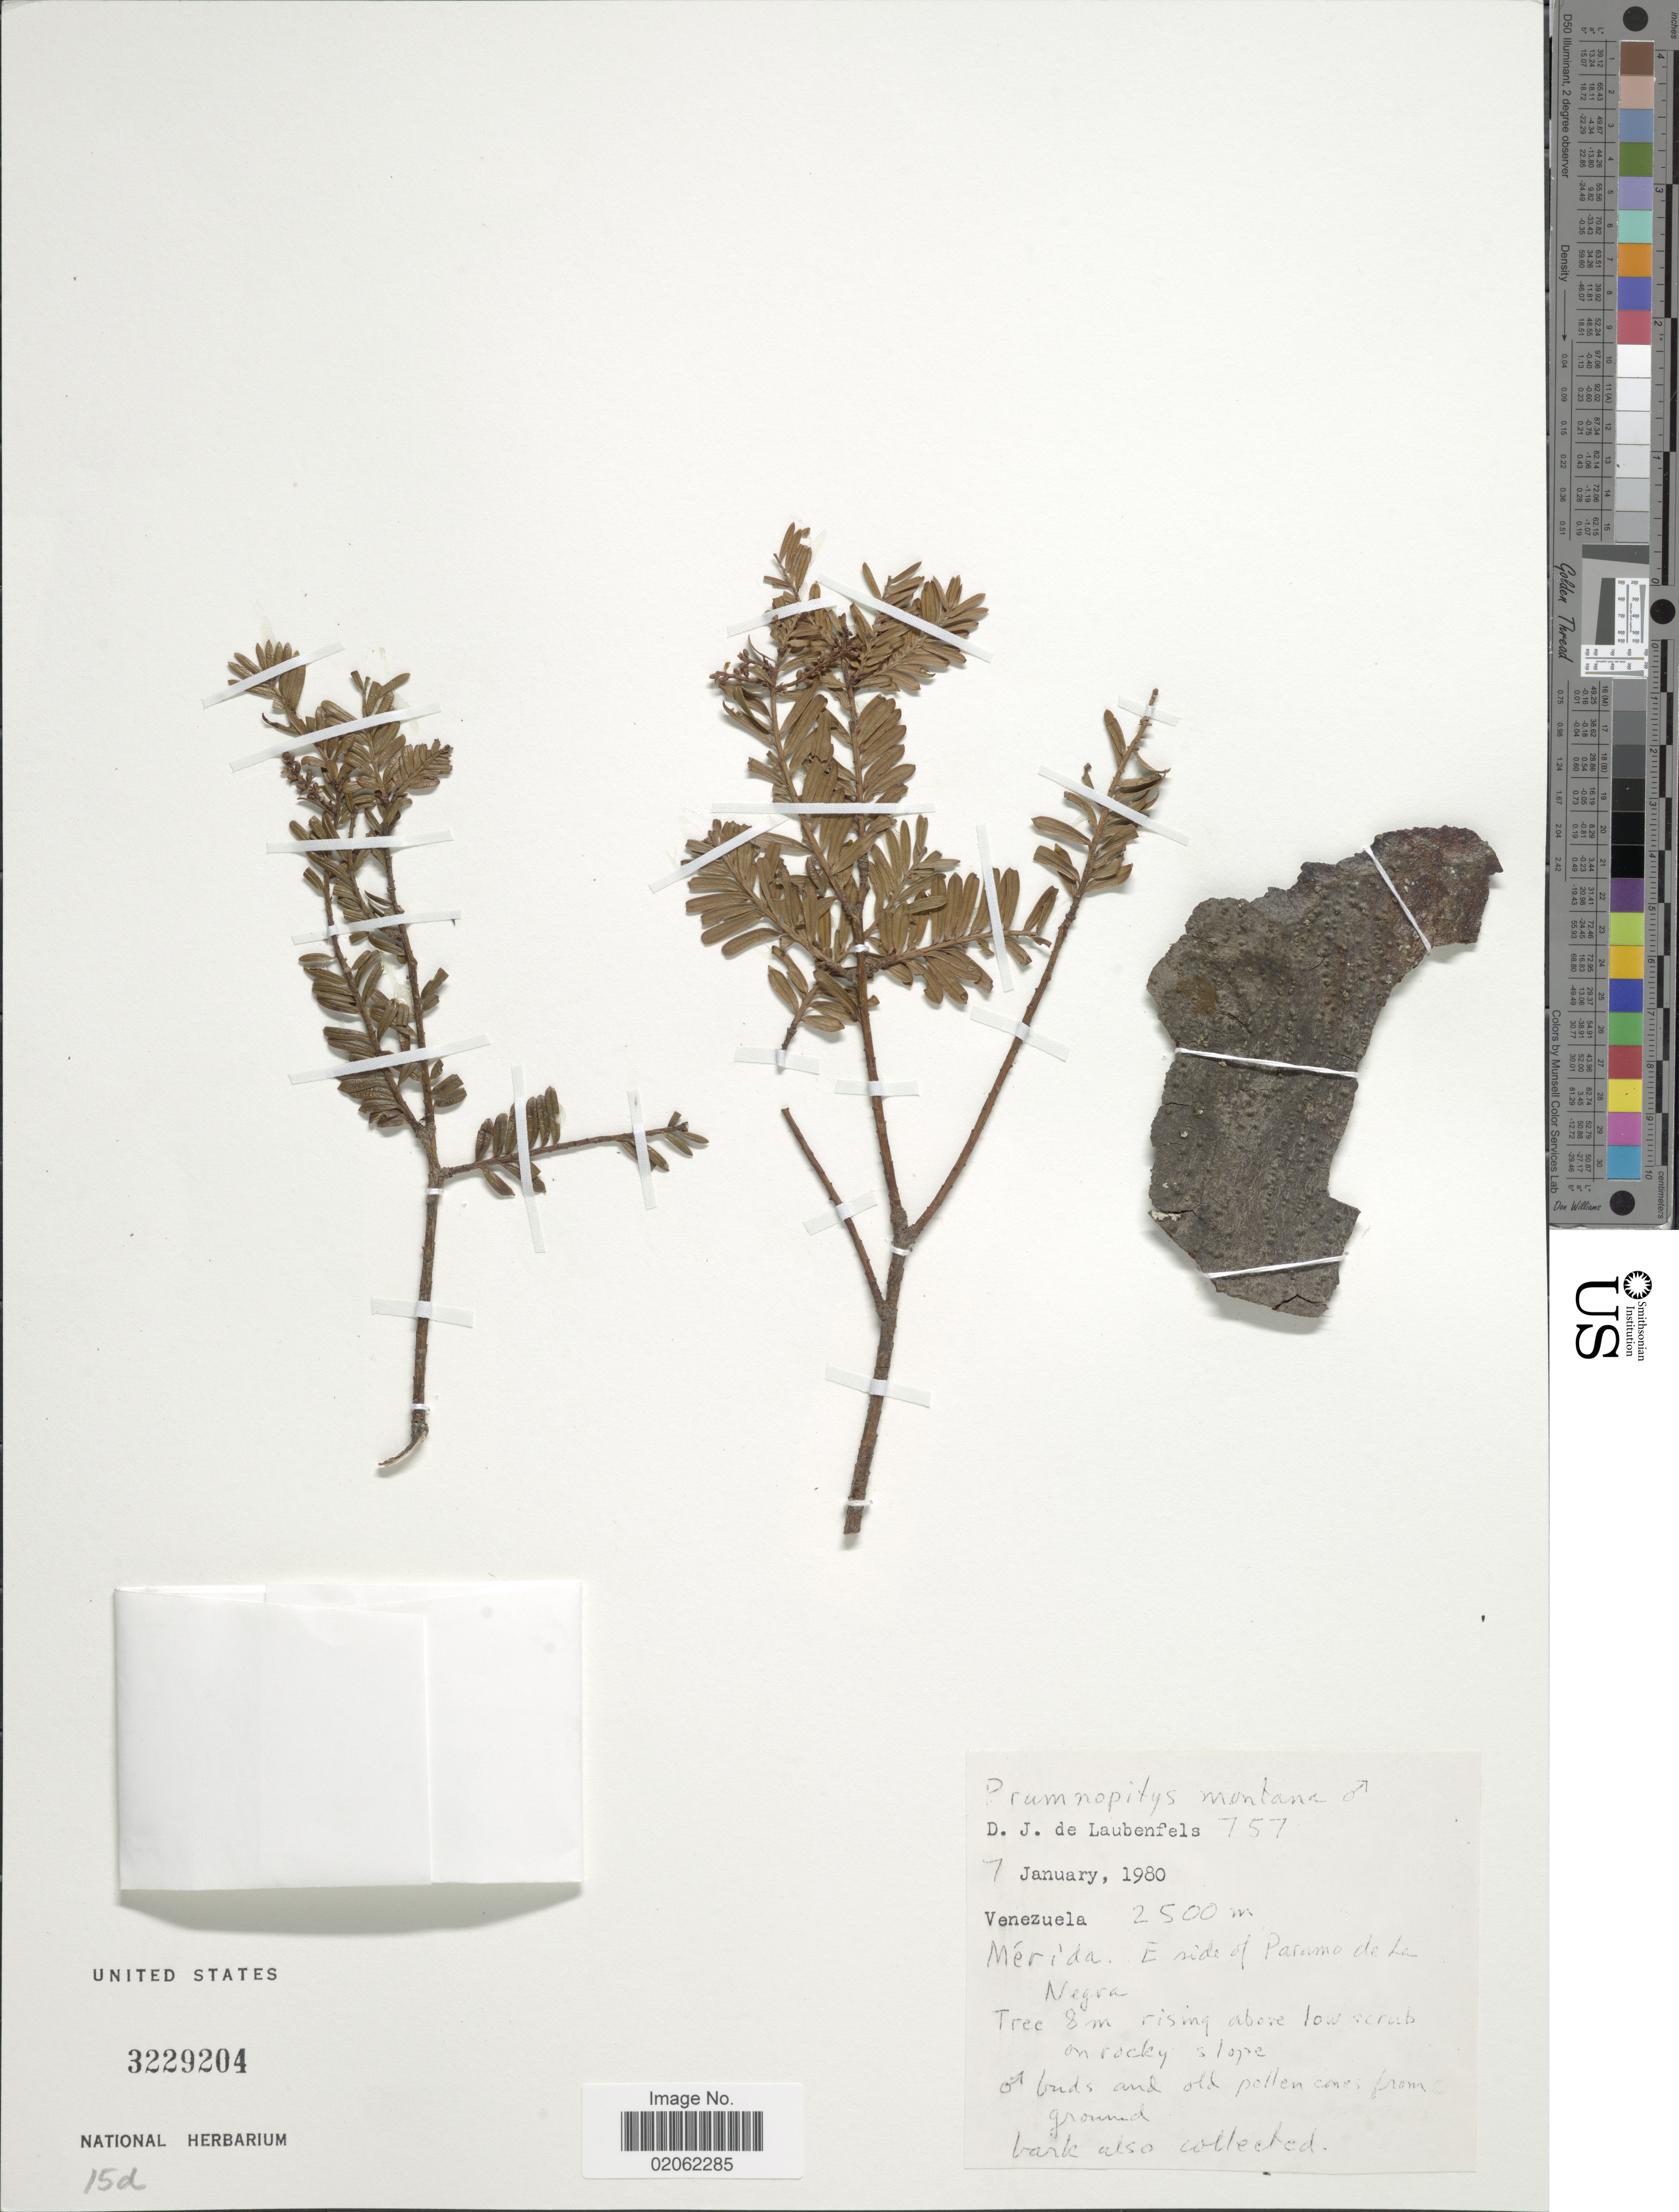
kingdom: Plantae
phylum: Tracheophyta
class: Pinopsida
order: Pinales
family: Podocarpaceae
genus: Prumnopitys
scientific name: Prumnopitys montana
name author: (Humb. & Bonpl. ex Willd.) de Laub.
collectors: D. J. de Laubenfels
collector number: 757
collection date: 1980-01-07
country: Venezuela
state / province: Mérida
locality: E side of Paramo de La Negra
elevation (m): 2500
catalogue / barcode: US 3229204